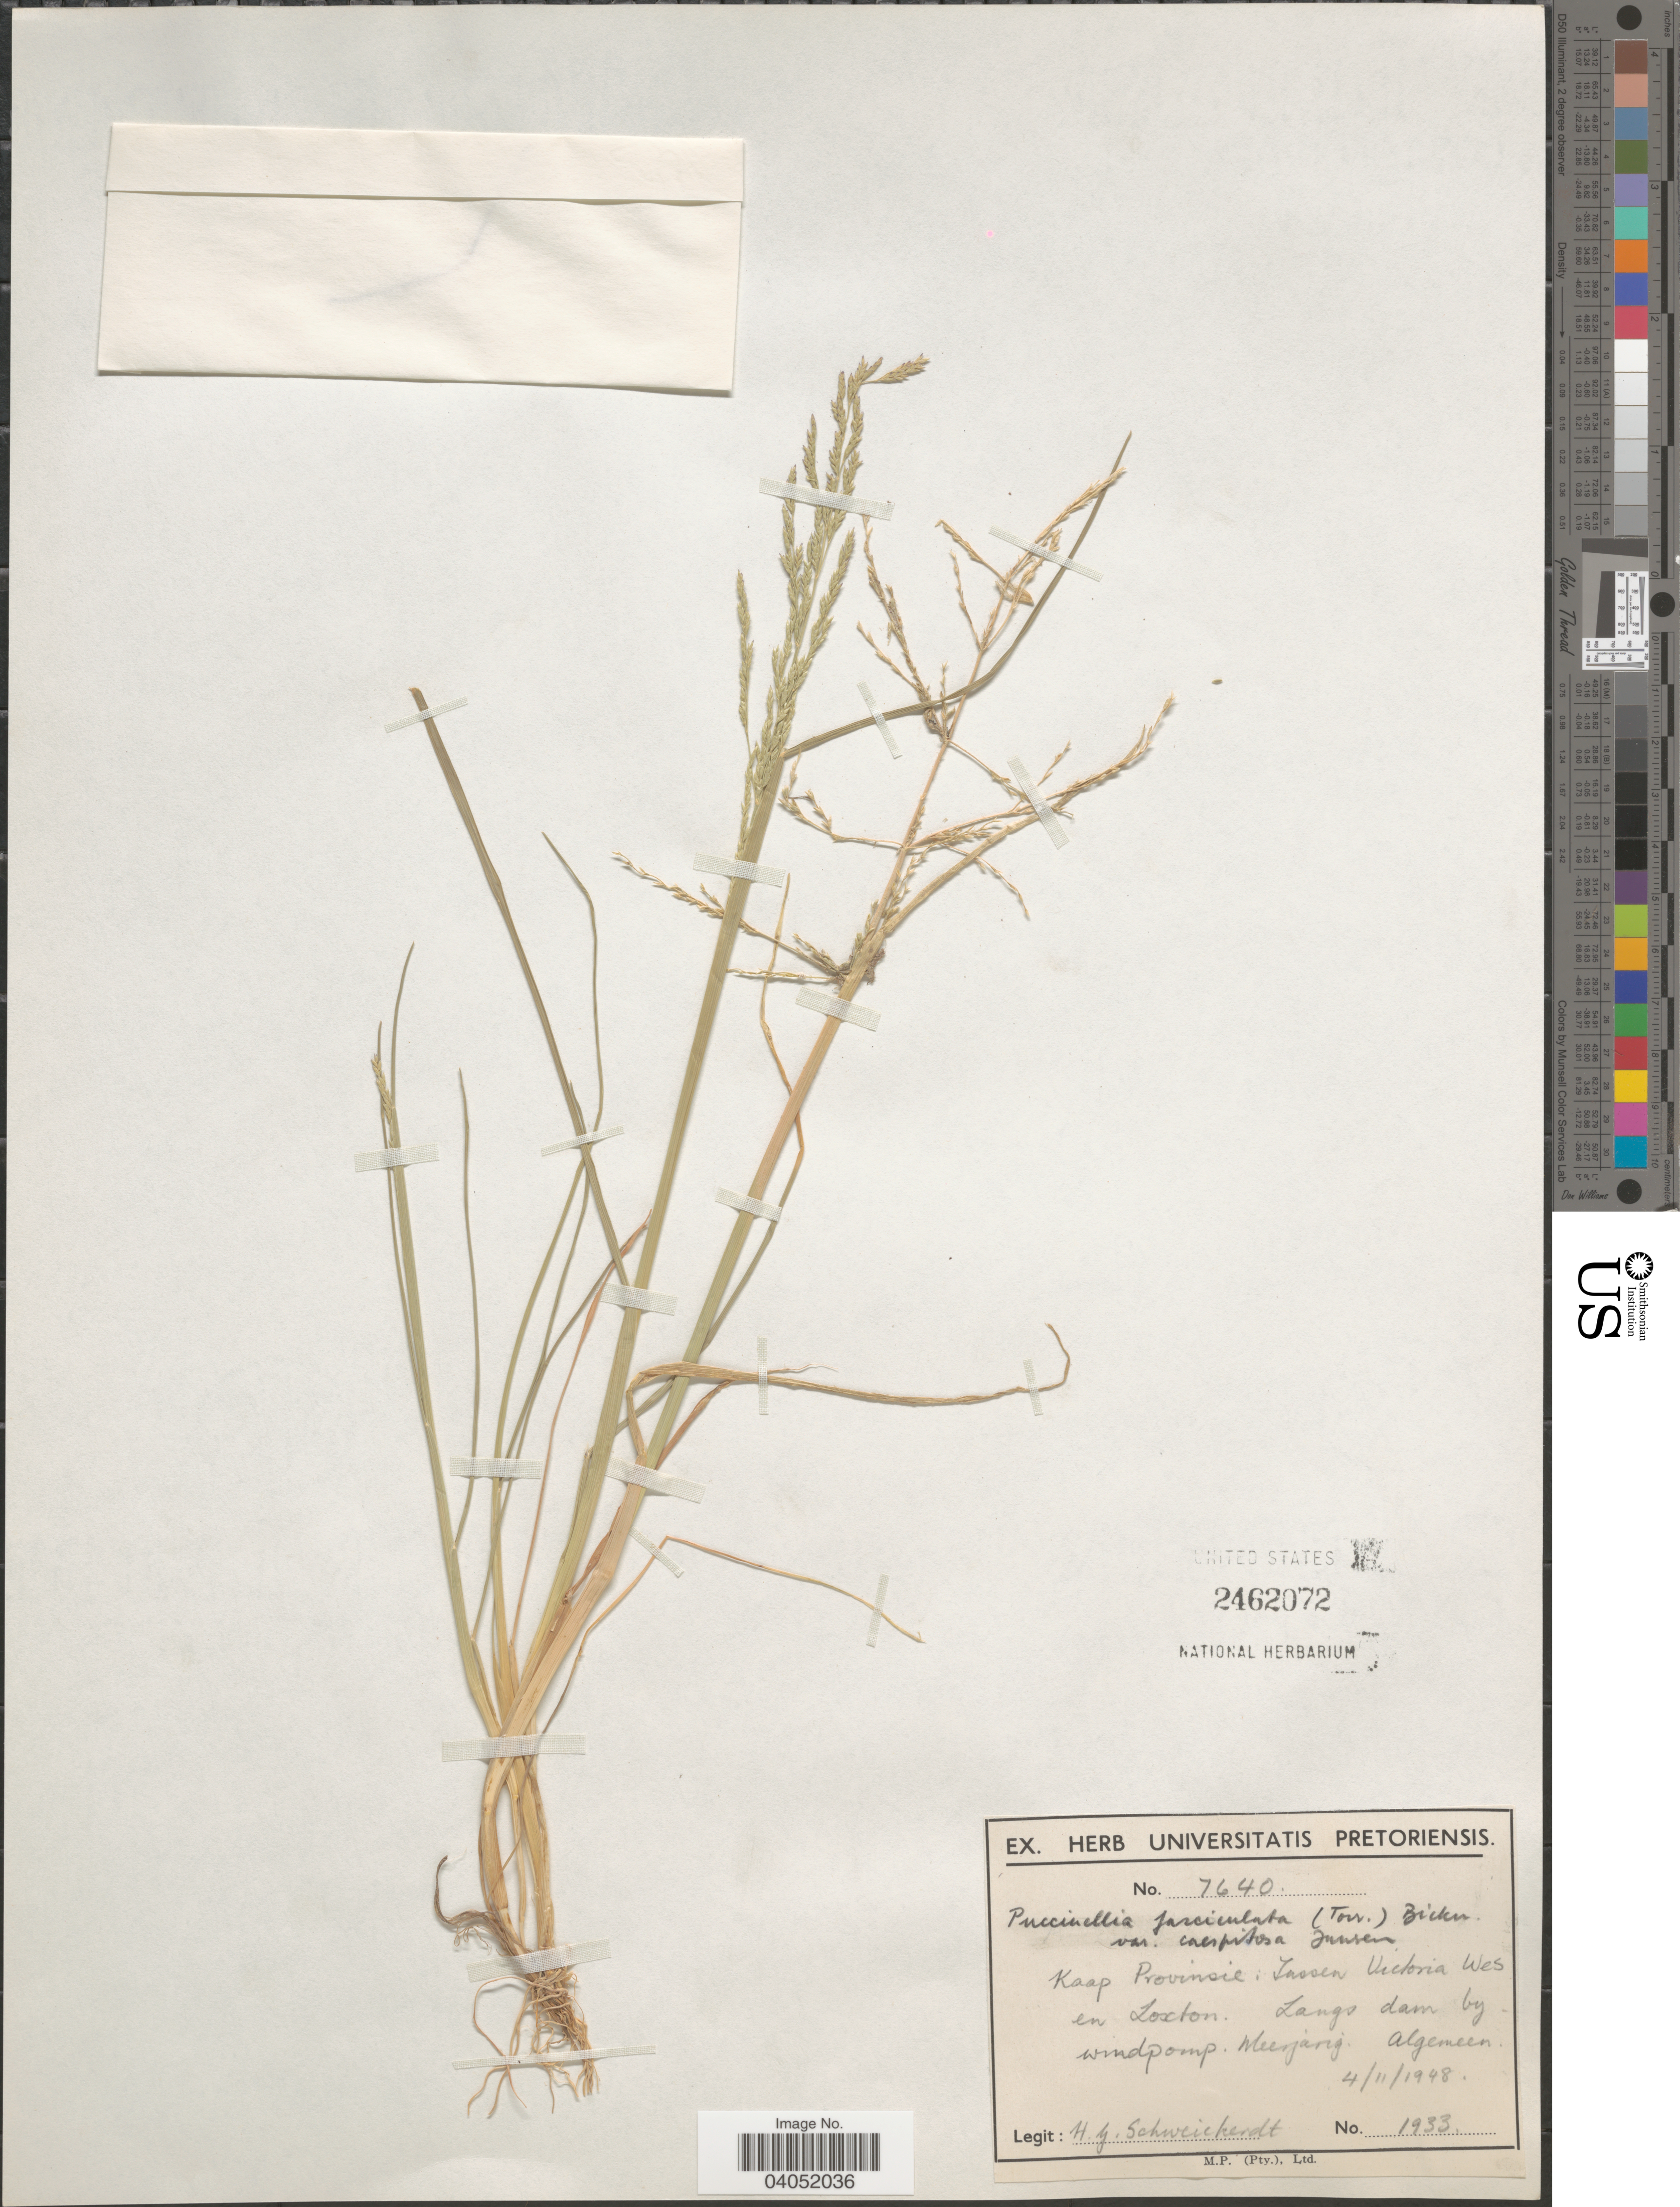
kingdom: Plantae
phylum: Tracheophyta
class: Liliopsida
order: Poales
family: Poaceae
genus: Puccinellia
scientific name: Puccinellia fasciculata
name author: (Torr.) E.P. Bicknell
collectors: H. Schweickerdt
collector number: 1933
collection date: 1948-11-04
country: South Africa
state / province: Northern Cape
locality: Kaap Provinsie: Jassen Victoria Wes en Loxton. Langs dam by windpomp.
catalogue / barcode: US 2462072